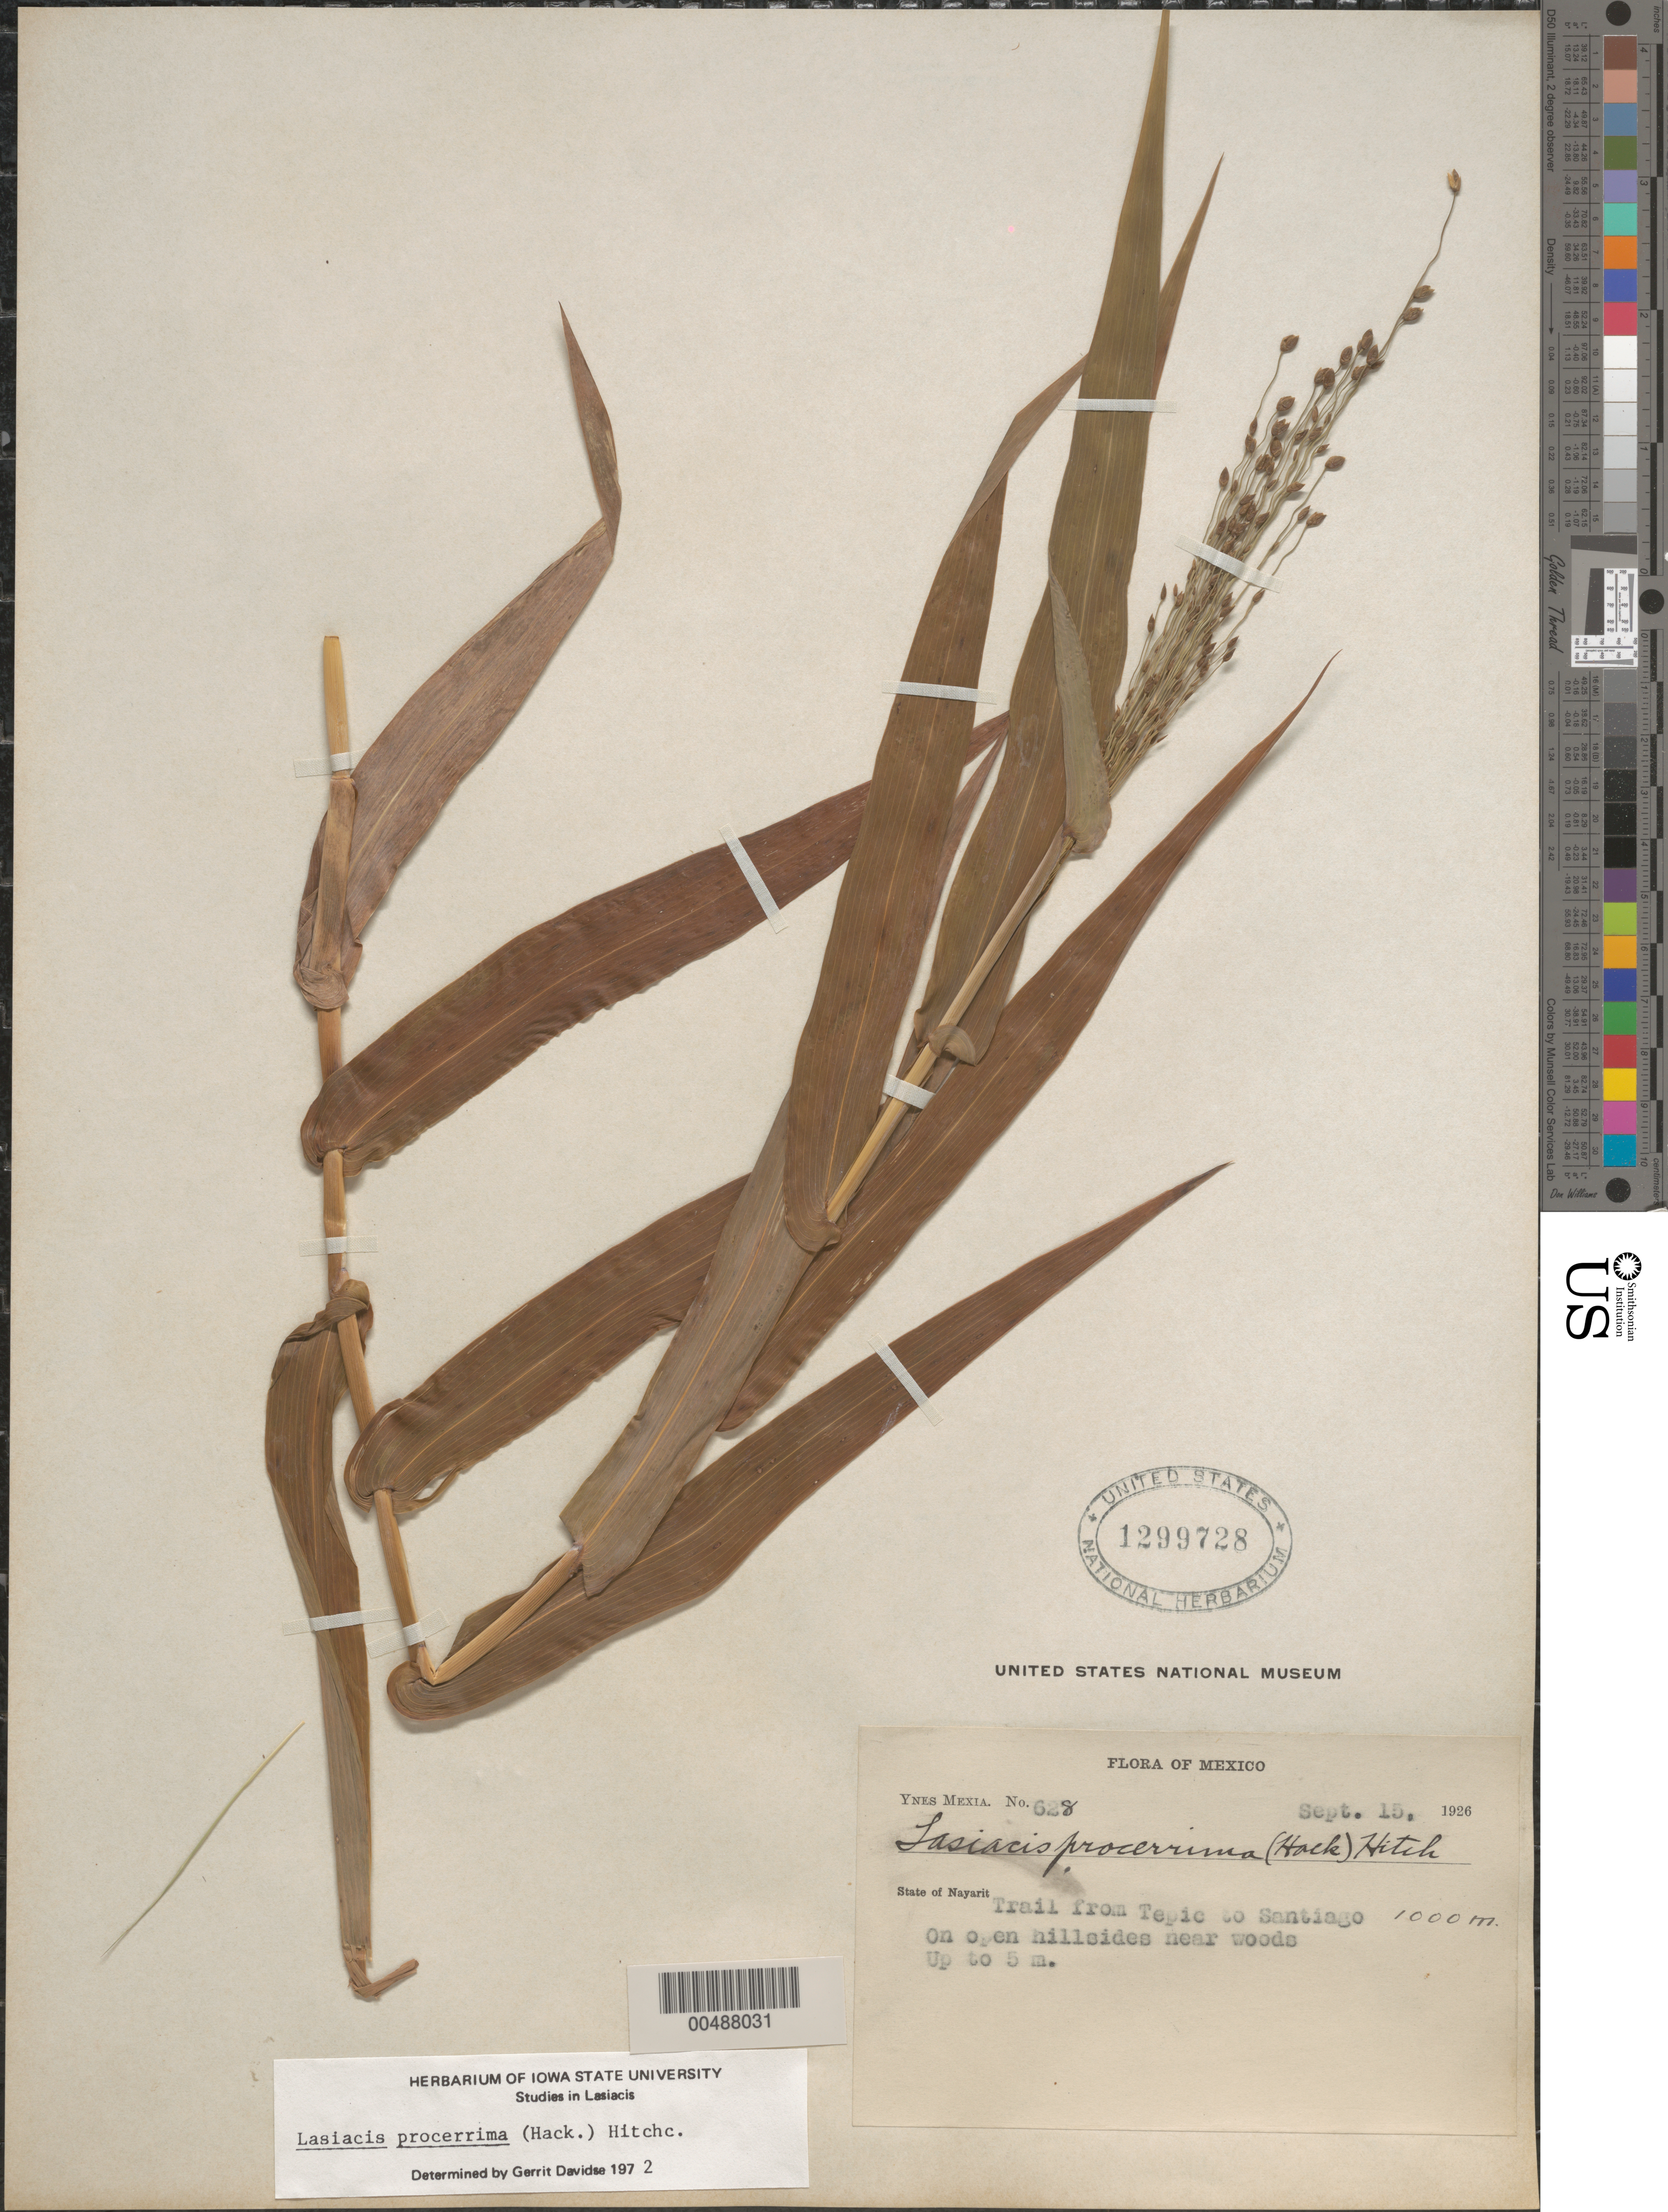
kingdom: Plantae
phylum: Tracheophyta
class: Liliopsida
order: Poales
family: Poaceae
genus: Lasiacis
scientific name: Lasiacis procerrima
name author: (Hack.) Hitchc.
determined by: Davidse, Gerrit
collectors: Y. Mexia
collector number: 628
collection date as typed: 15 Sep 1926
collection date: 1926-09-15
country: Mexico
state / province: Nayarit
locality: Trail from Tepic to Santiago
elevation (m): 1000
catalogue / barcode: US 1299728